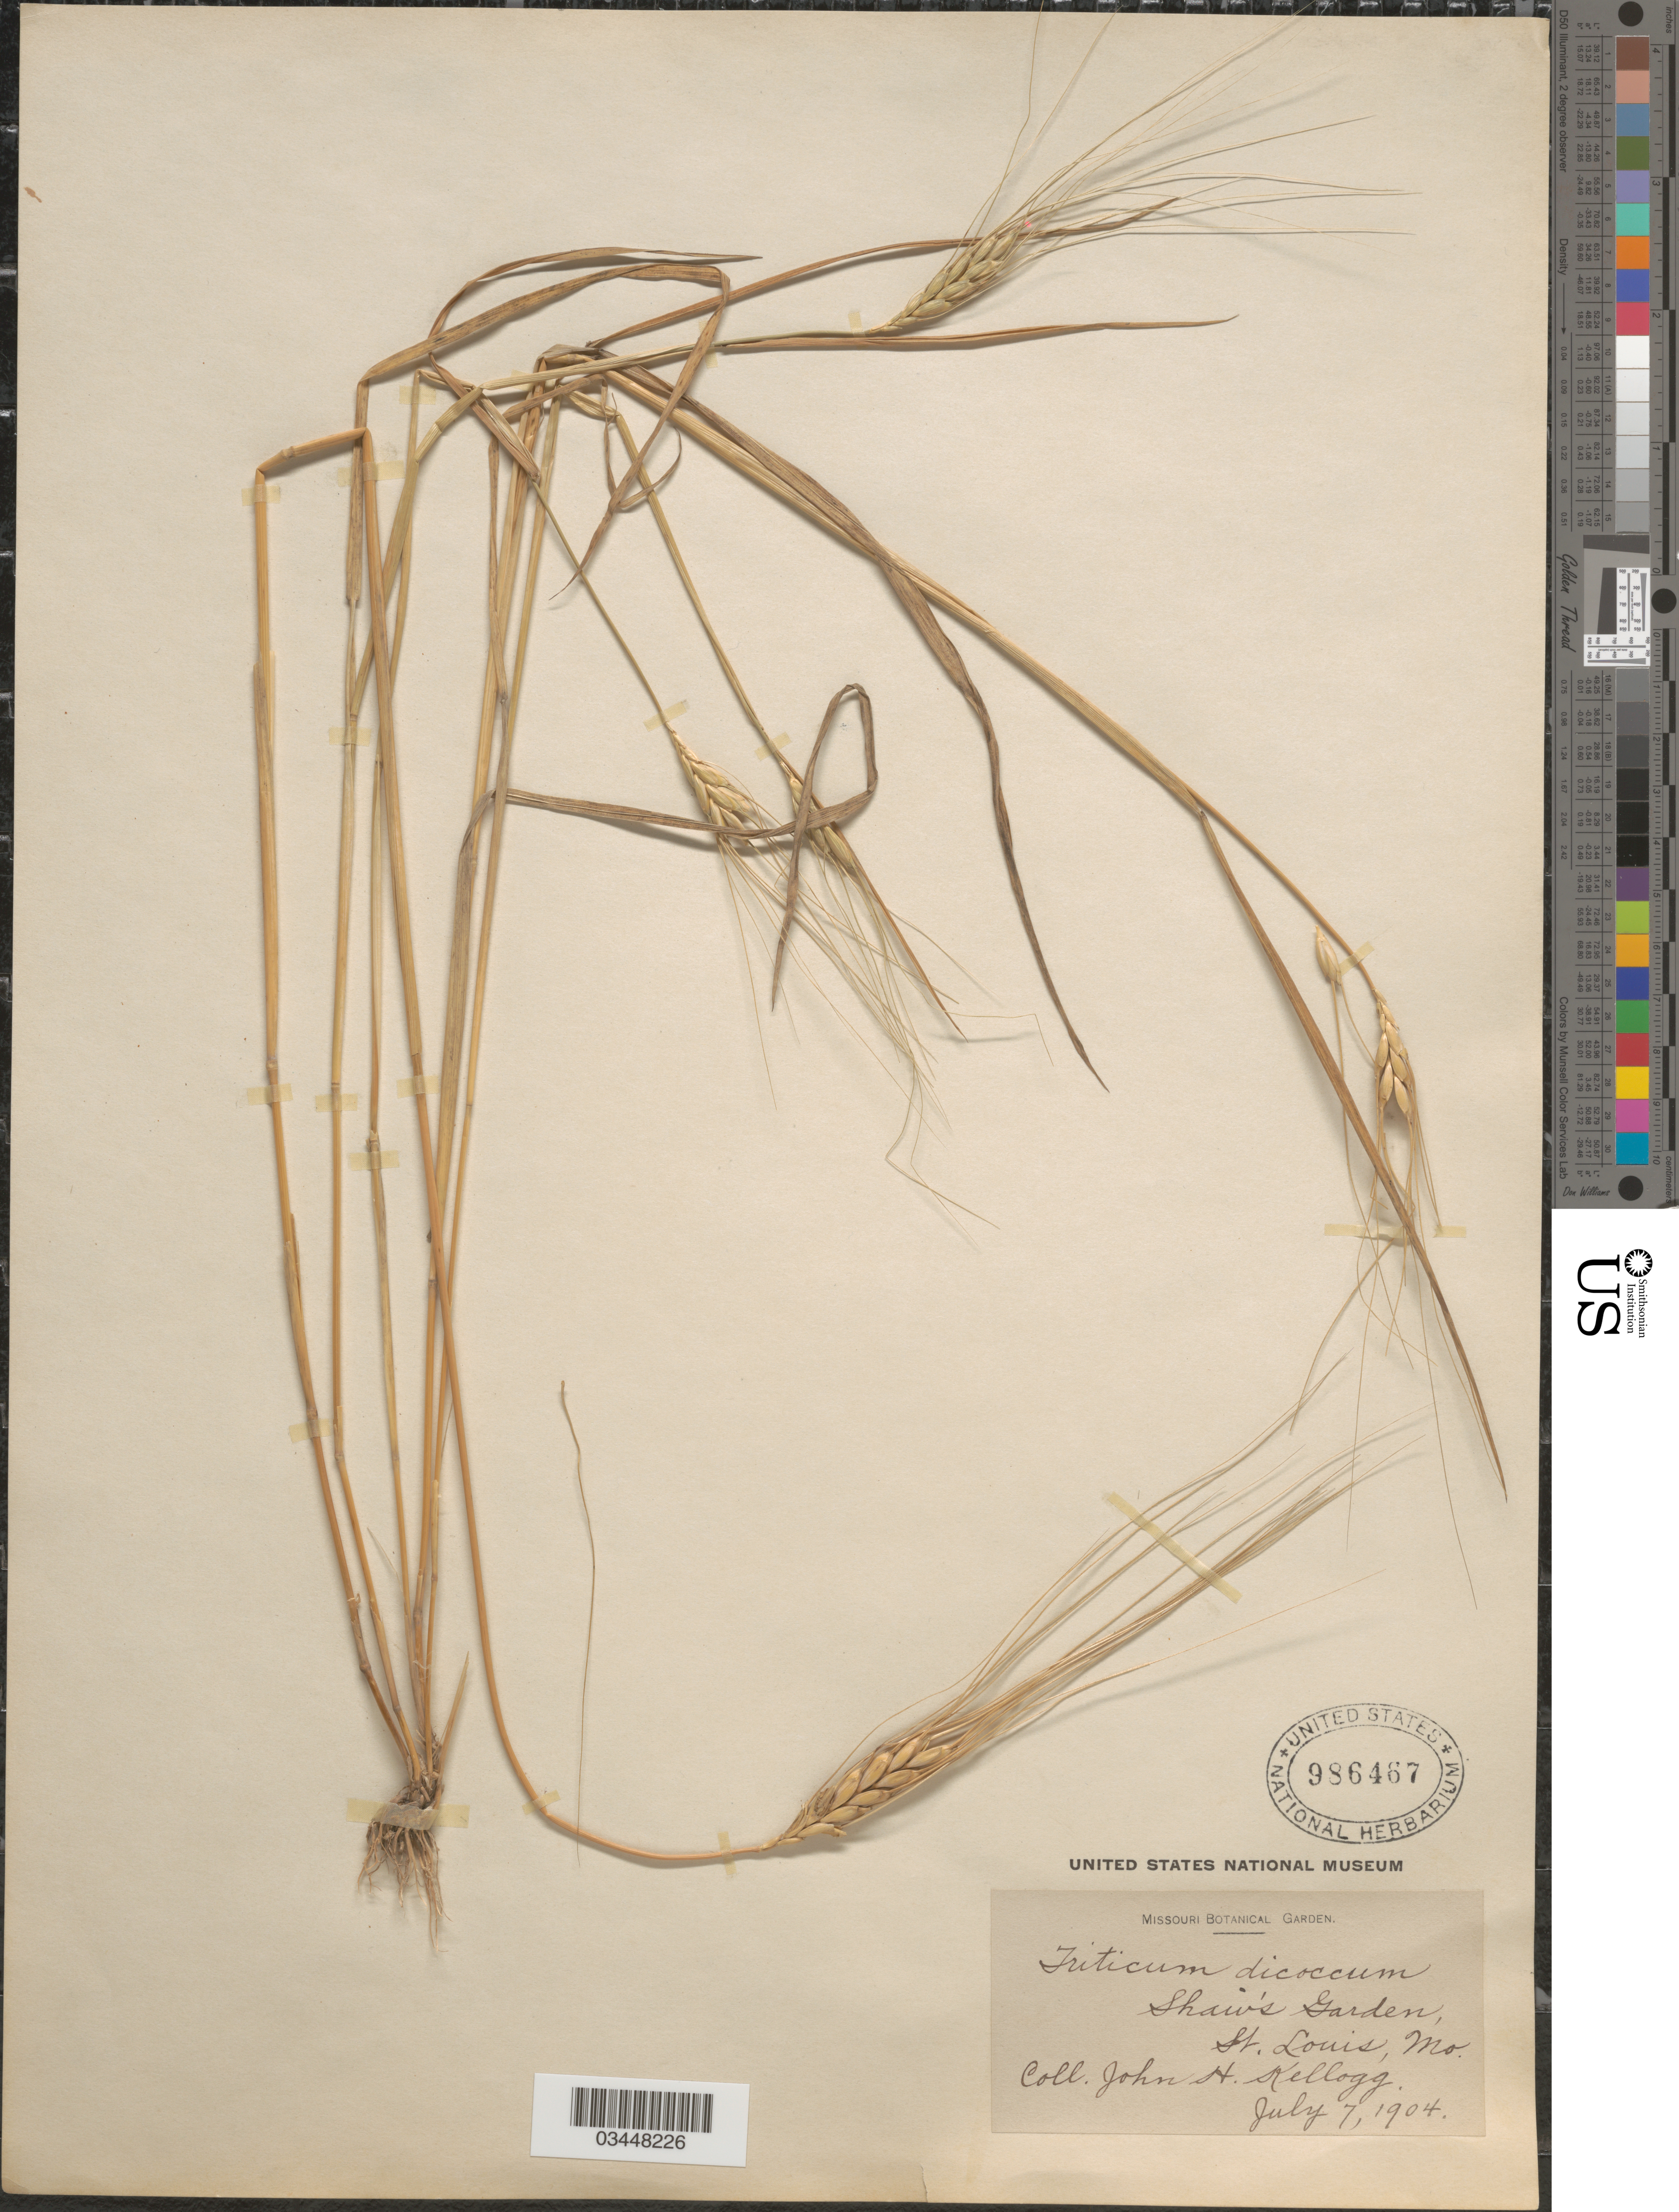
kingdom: Plantae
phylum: Tracheophyta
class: Liliopsida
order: Poales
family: Poaceae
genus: Triticum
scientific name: Triticum dicoccum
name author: Schrank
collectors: J. H. Kellogg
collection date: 1904-07-07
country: United States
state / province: Missouri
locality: Shaw's Garden, St. Louis.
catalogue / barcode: US 986467